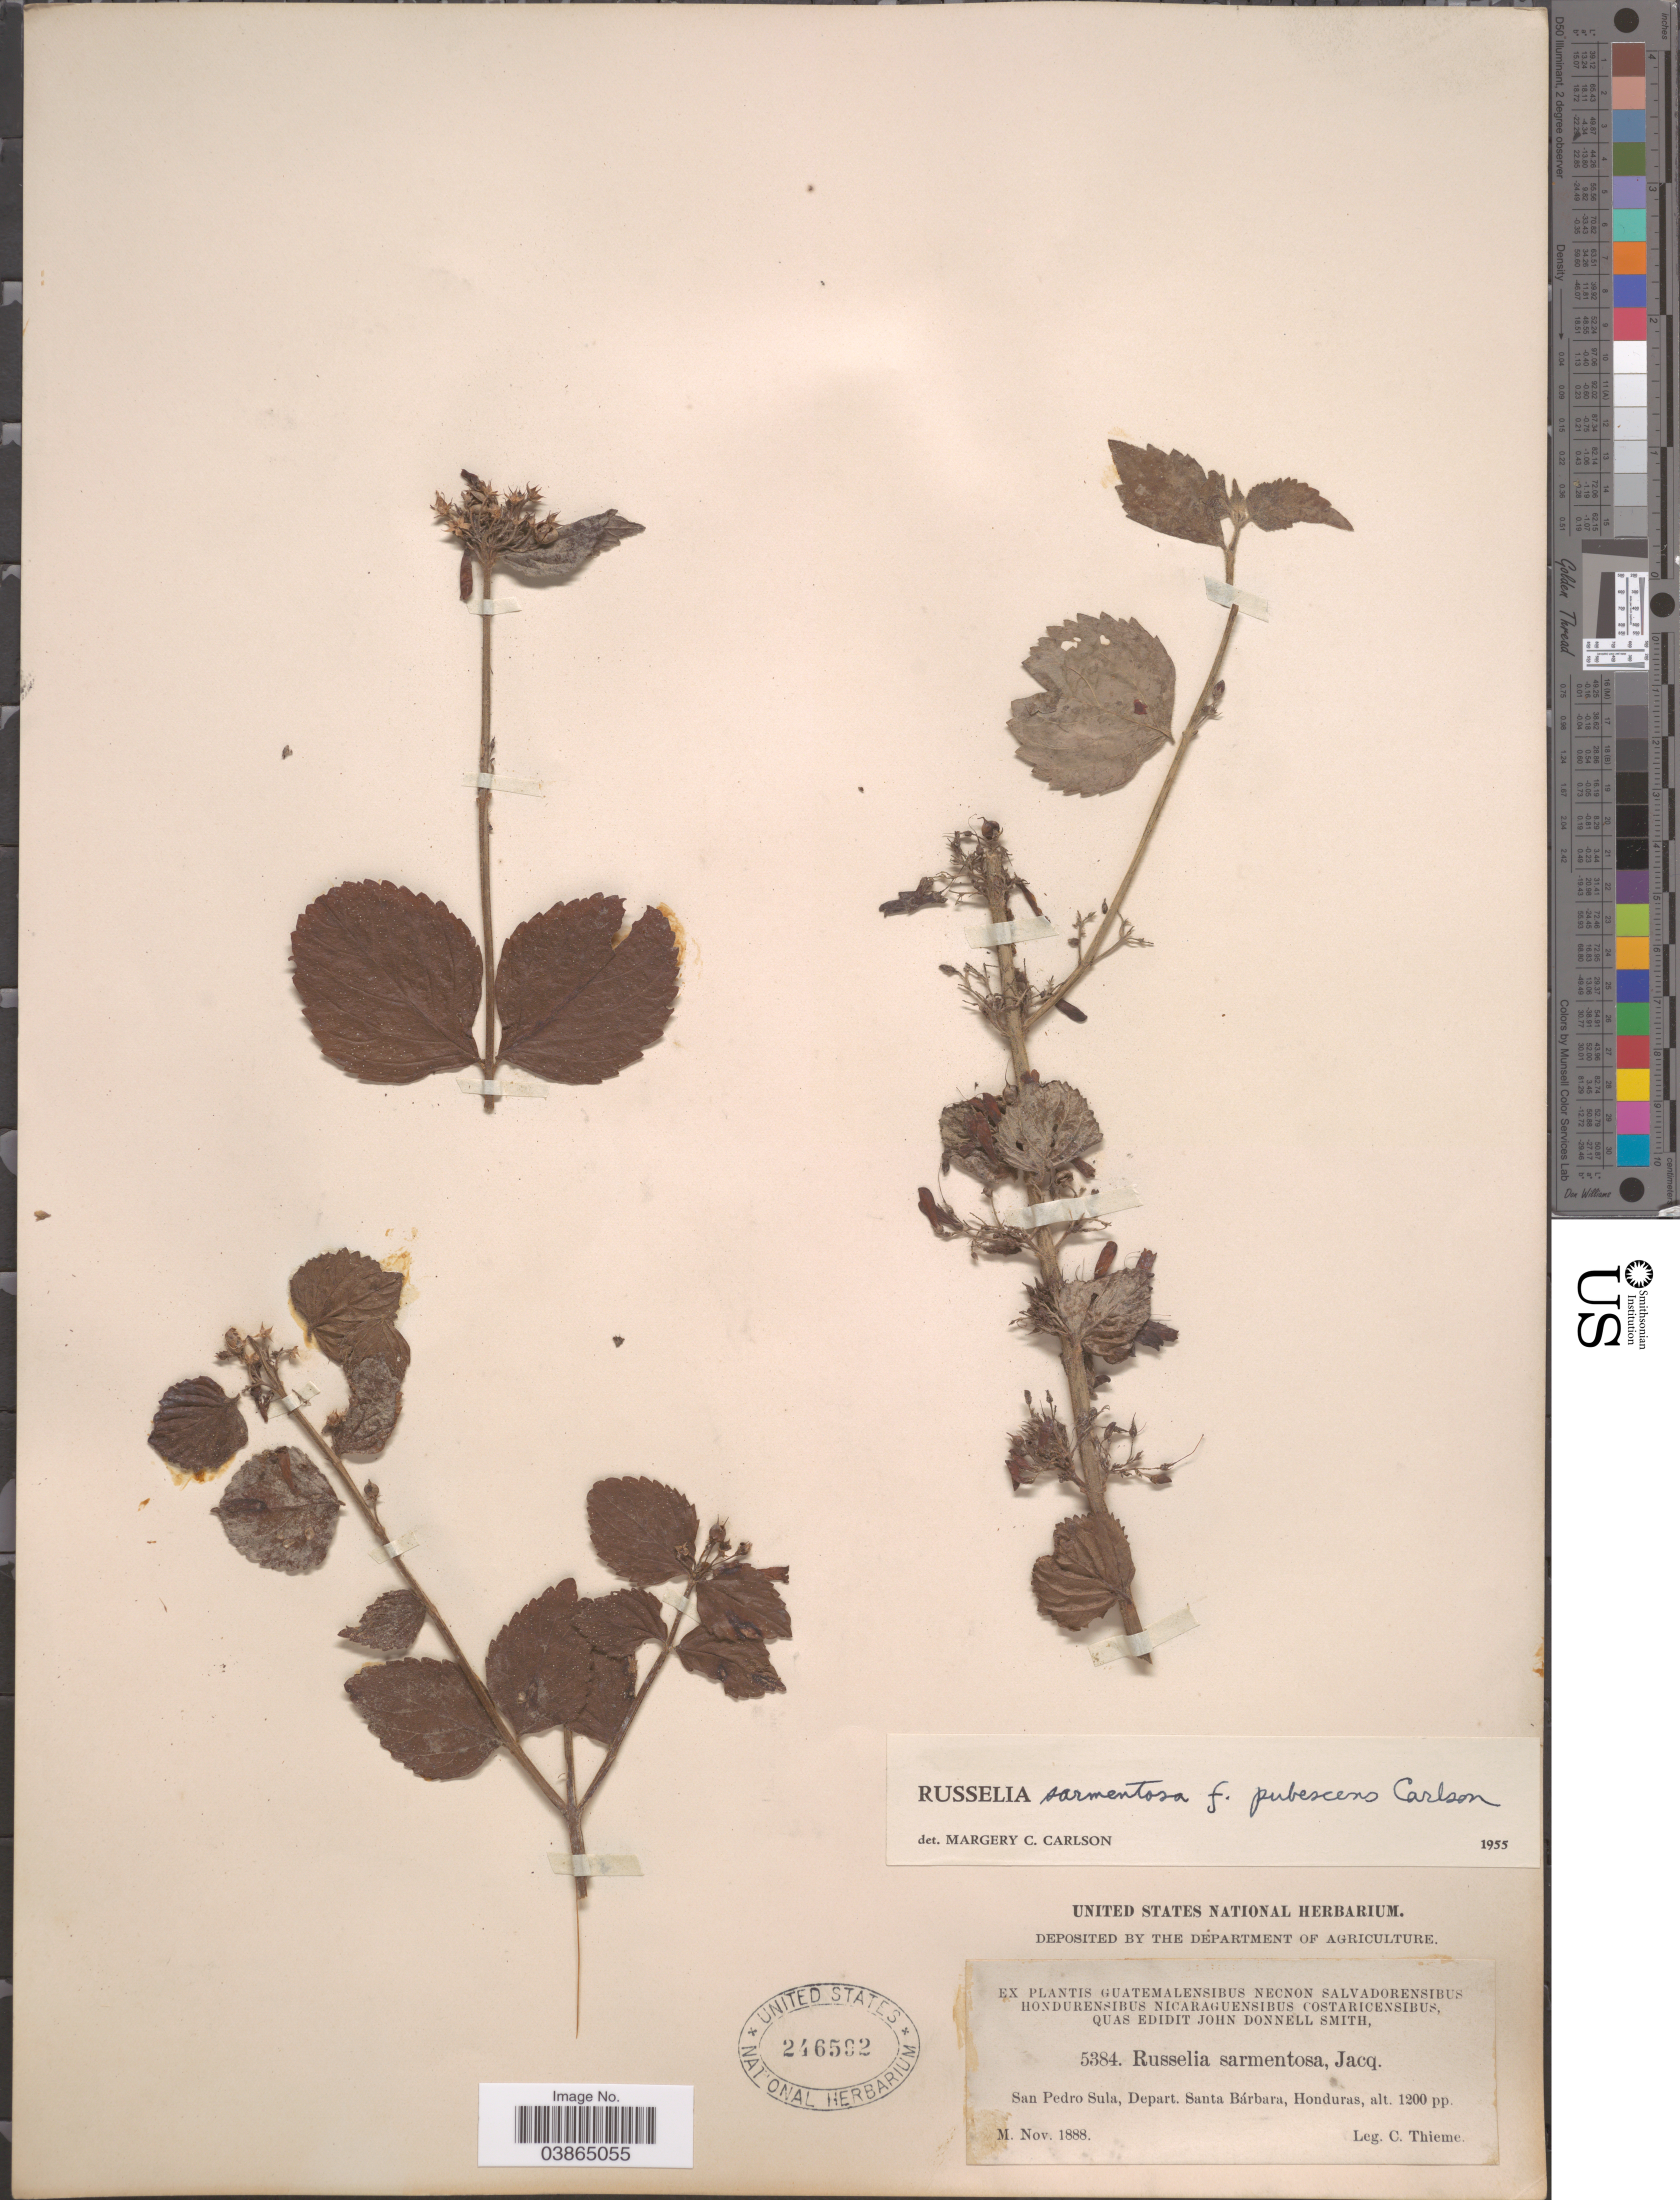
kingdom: Plantae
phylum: Tracheophyta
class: Magnoliopsida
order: Lamiales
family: Plantaginaceae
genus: Russelia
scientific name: Russelia sarmentosa f. pubescens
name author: Carlson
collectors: C. Thieme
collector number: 5384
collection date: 1888-11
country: Honduras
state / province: Santa Barbara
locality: San Pedro Sula, Depart. Santa Bárbara.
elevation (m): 366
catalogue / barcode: US 246592